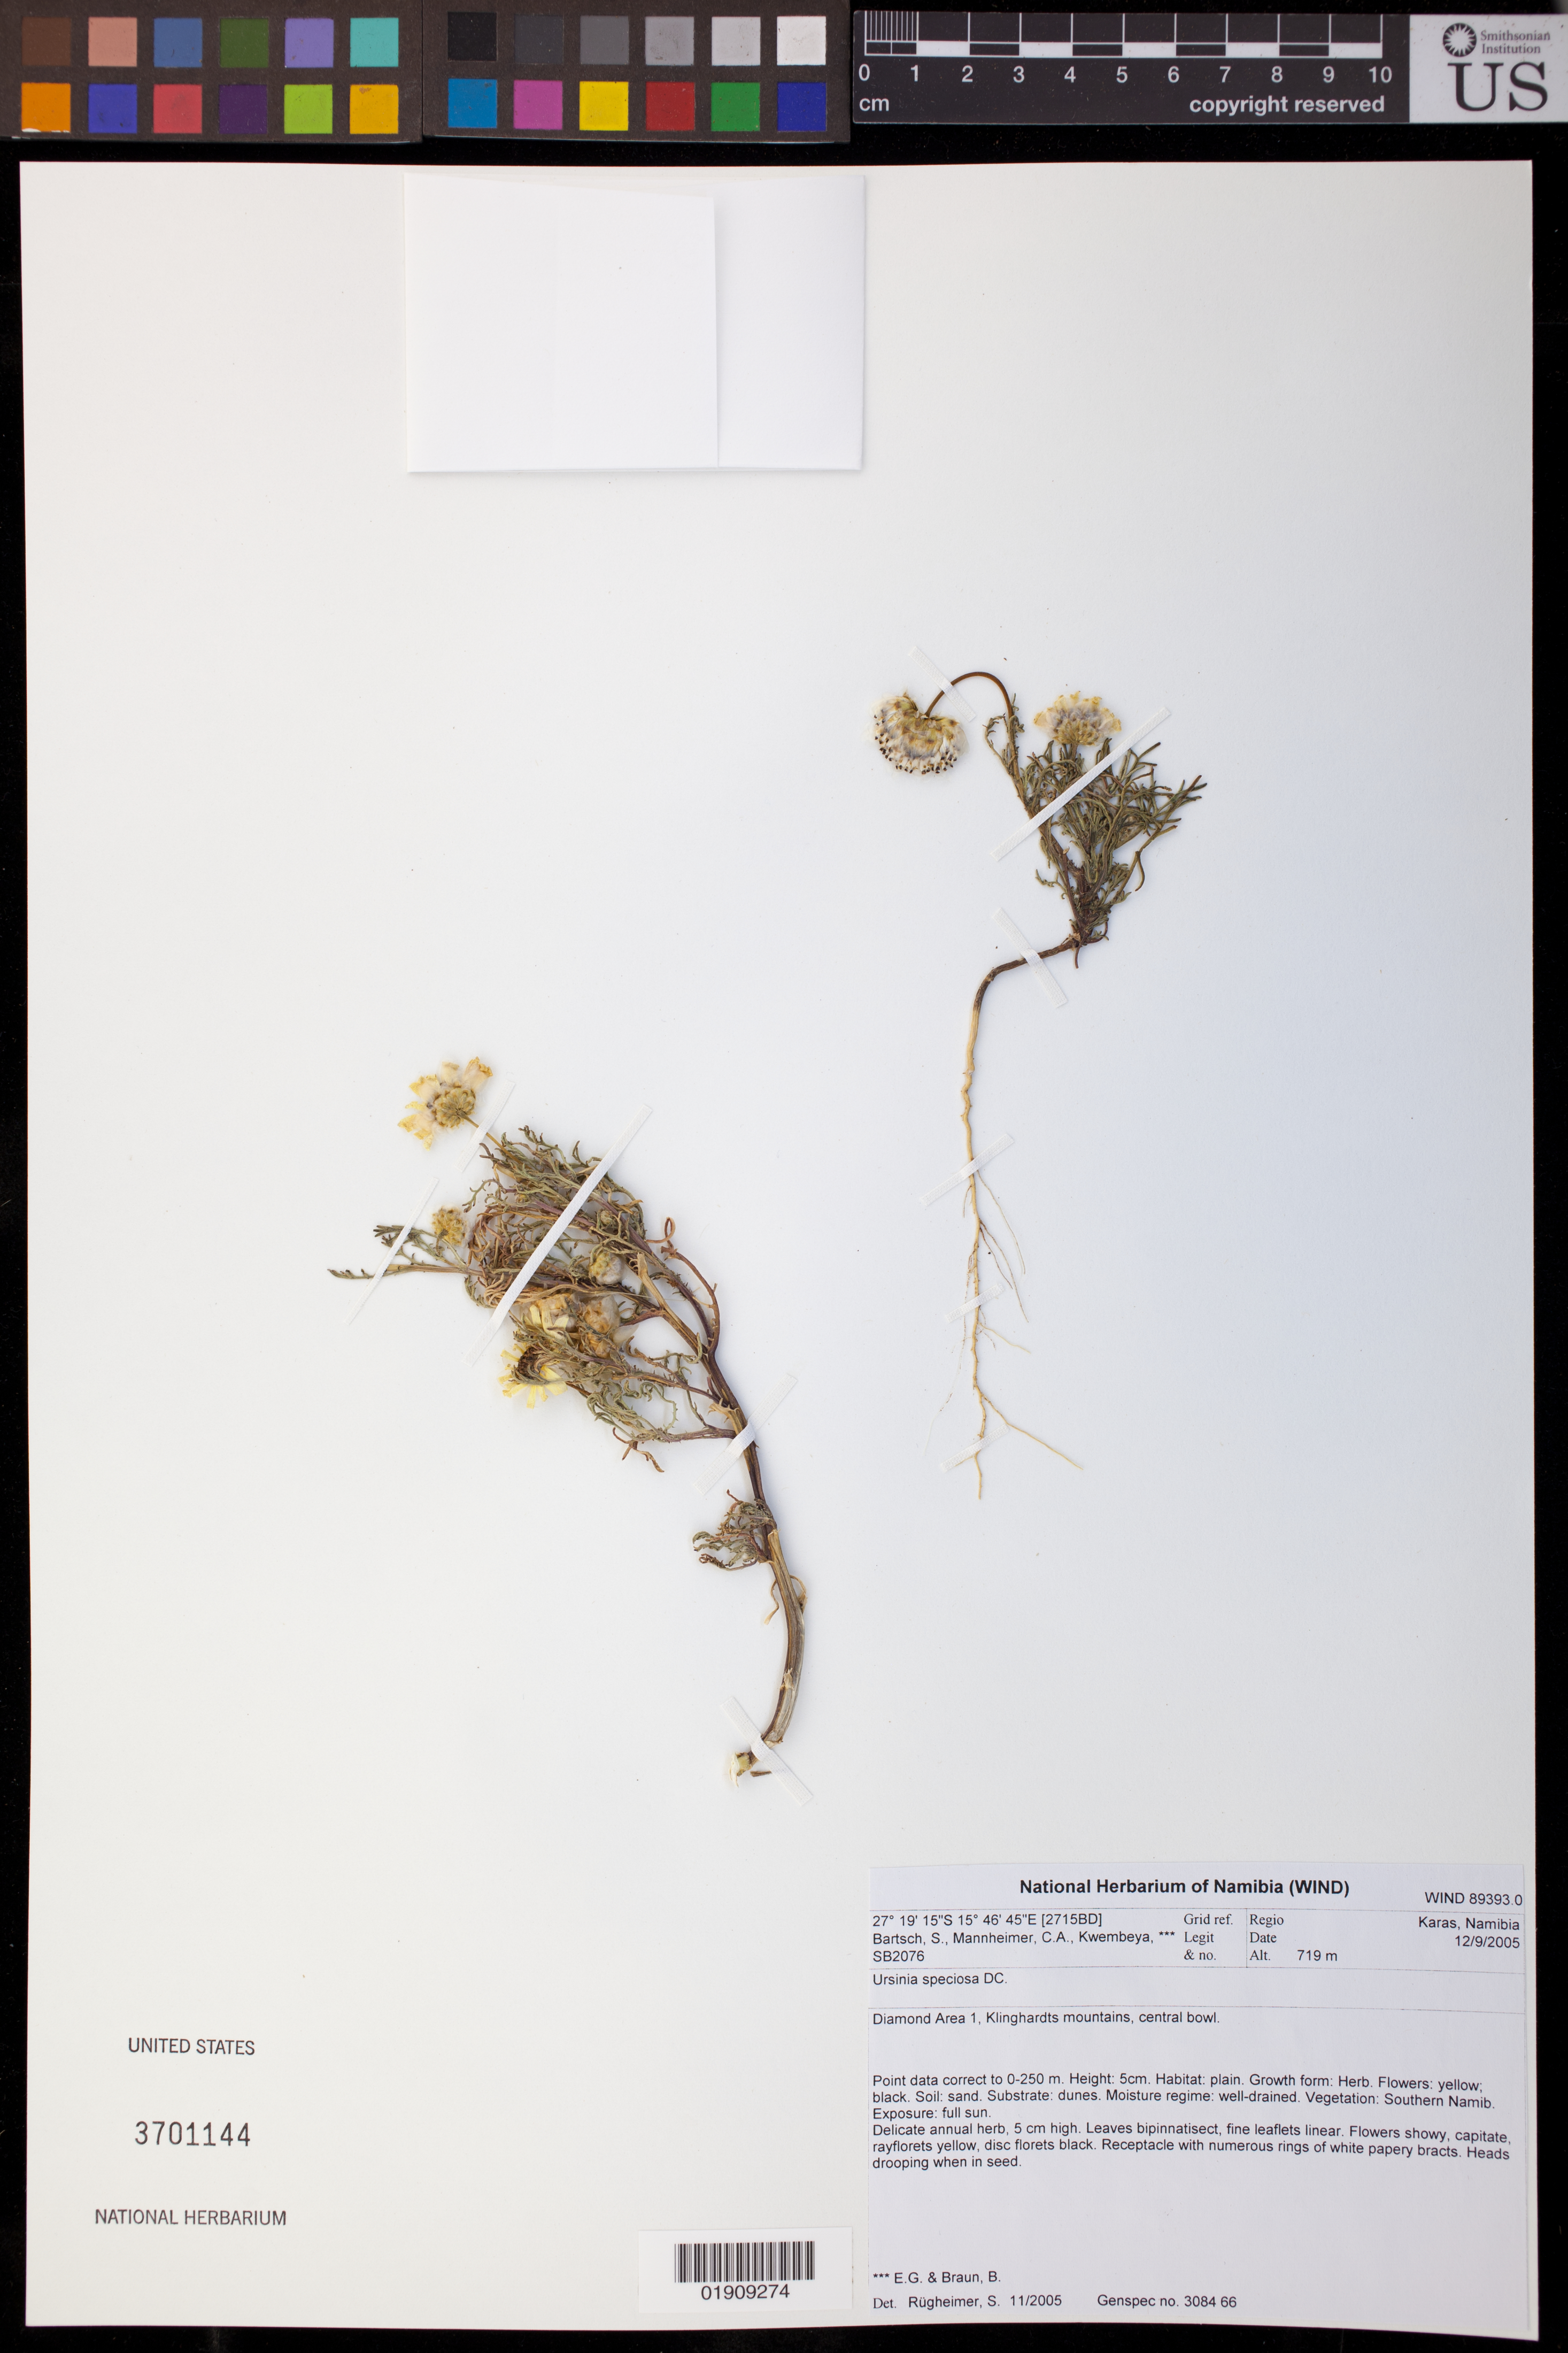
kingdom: Plantae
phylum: Tracheophyta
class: Magnoliopsida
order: Asterales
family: Asteraceae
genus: Ursinia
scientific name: Ursinia speciosa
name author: DC.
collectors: S. Bartsch, C. A. Mannheimer, E. Kwembeya & B. Braun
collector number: SB2076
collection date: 2005-12-09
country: Namibia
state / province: Karas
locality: Diamond Area 1, Kinghardts mountains, central bowl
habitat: Sand dunes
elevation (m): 719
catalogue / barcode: US 3701144